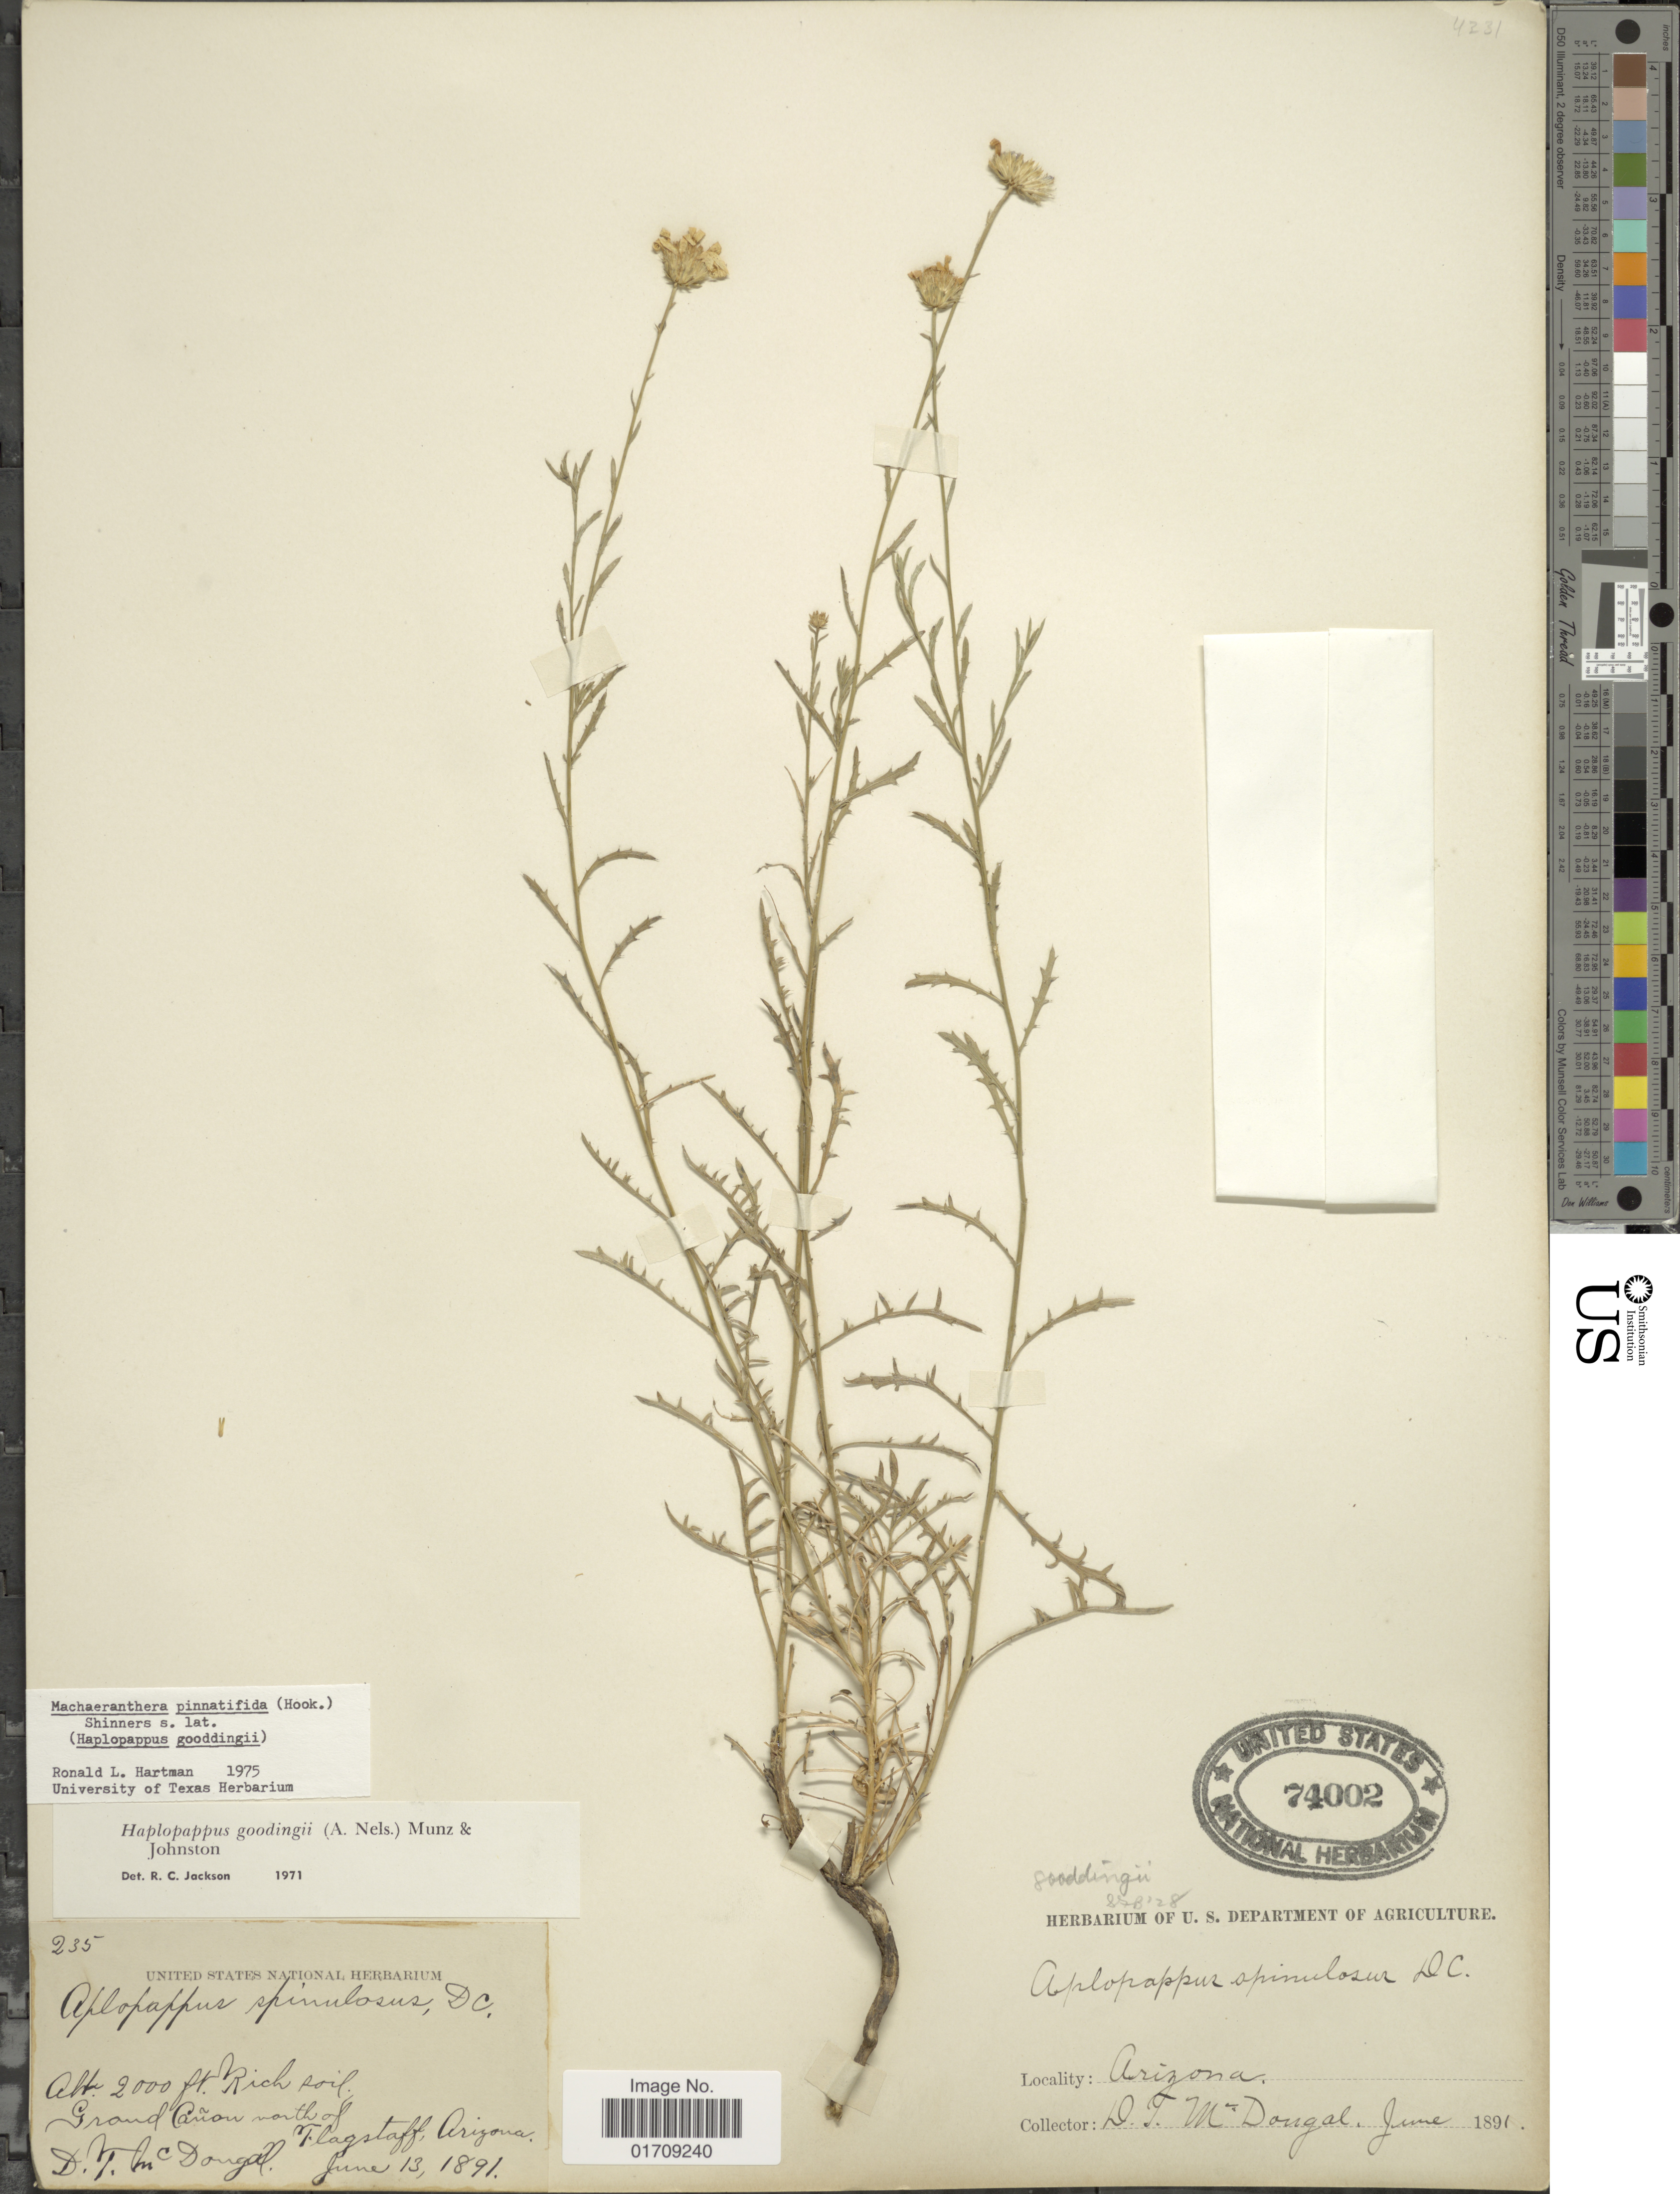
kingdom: Plantae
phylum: Tracheophyta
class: Magnoliopsida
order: Asterales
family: Asteraceae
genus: Machaeranthera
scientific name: Machaeranthera pinnatifida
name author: (Hook.) Shinners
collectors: D. McDougal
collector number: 235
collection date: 1891-06-13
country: United States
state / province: Arizona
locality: Grand Canon, north of Flagstaff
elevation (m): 610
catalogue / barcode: US 74002